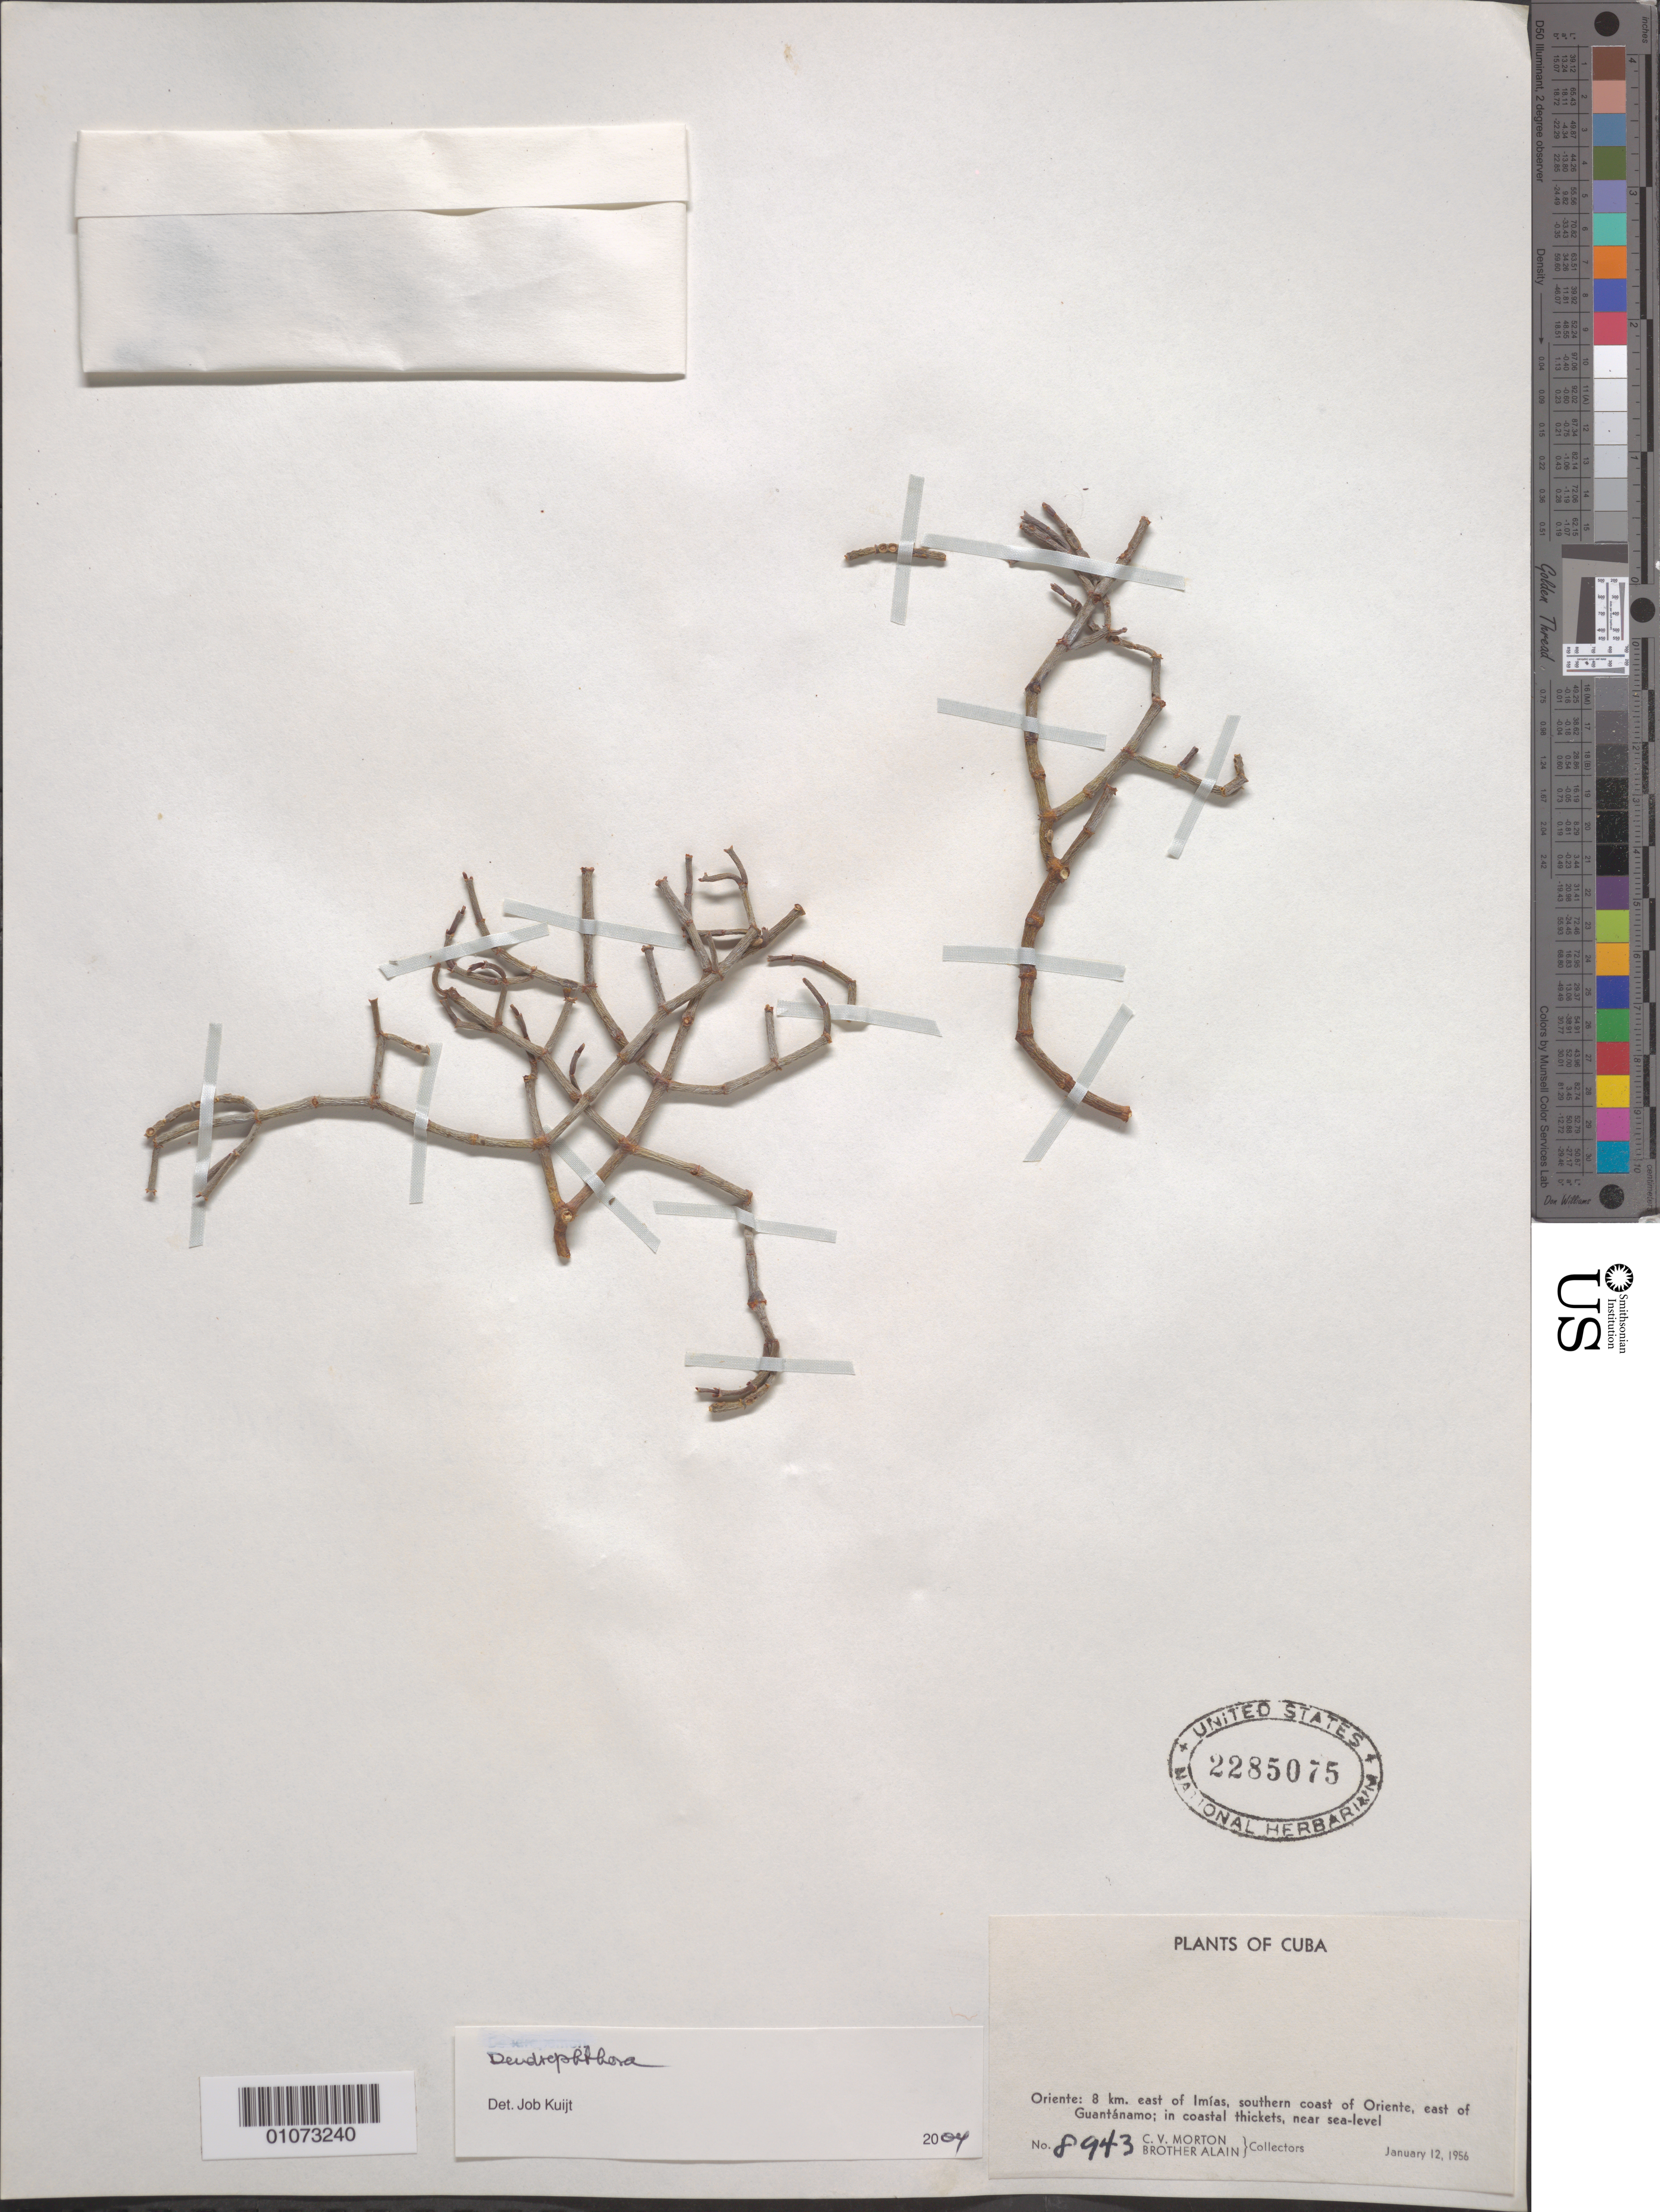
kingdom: Plantae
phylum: Tracheophyta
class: Magnoliopsida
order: Santalales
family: Viscaceae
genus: Dendrophthora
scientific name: Dendrophthora sp.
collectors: C. V. Morton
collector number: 8943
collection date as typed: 12 Jan 1956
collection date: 1956-01-12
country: Cuba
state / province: Guantanamo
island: Cuba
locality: East of Guantánamo, southern coast of Oriente, 8 km east of Imias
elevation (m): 0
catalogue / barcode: US 2285075